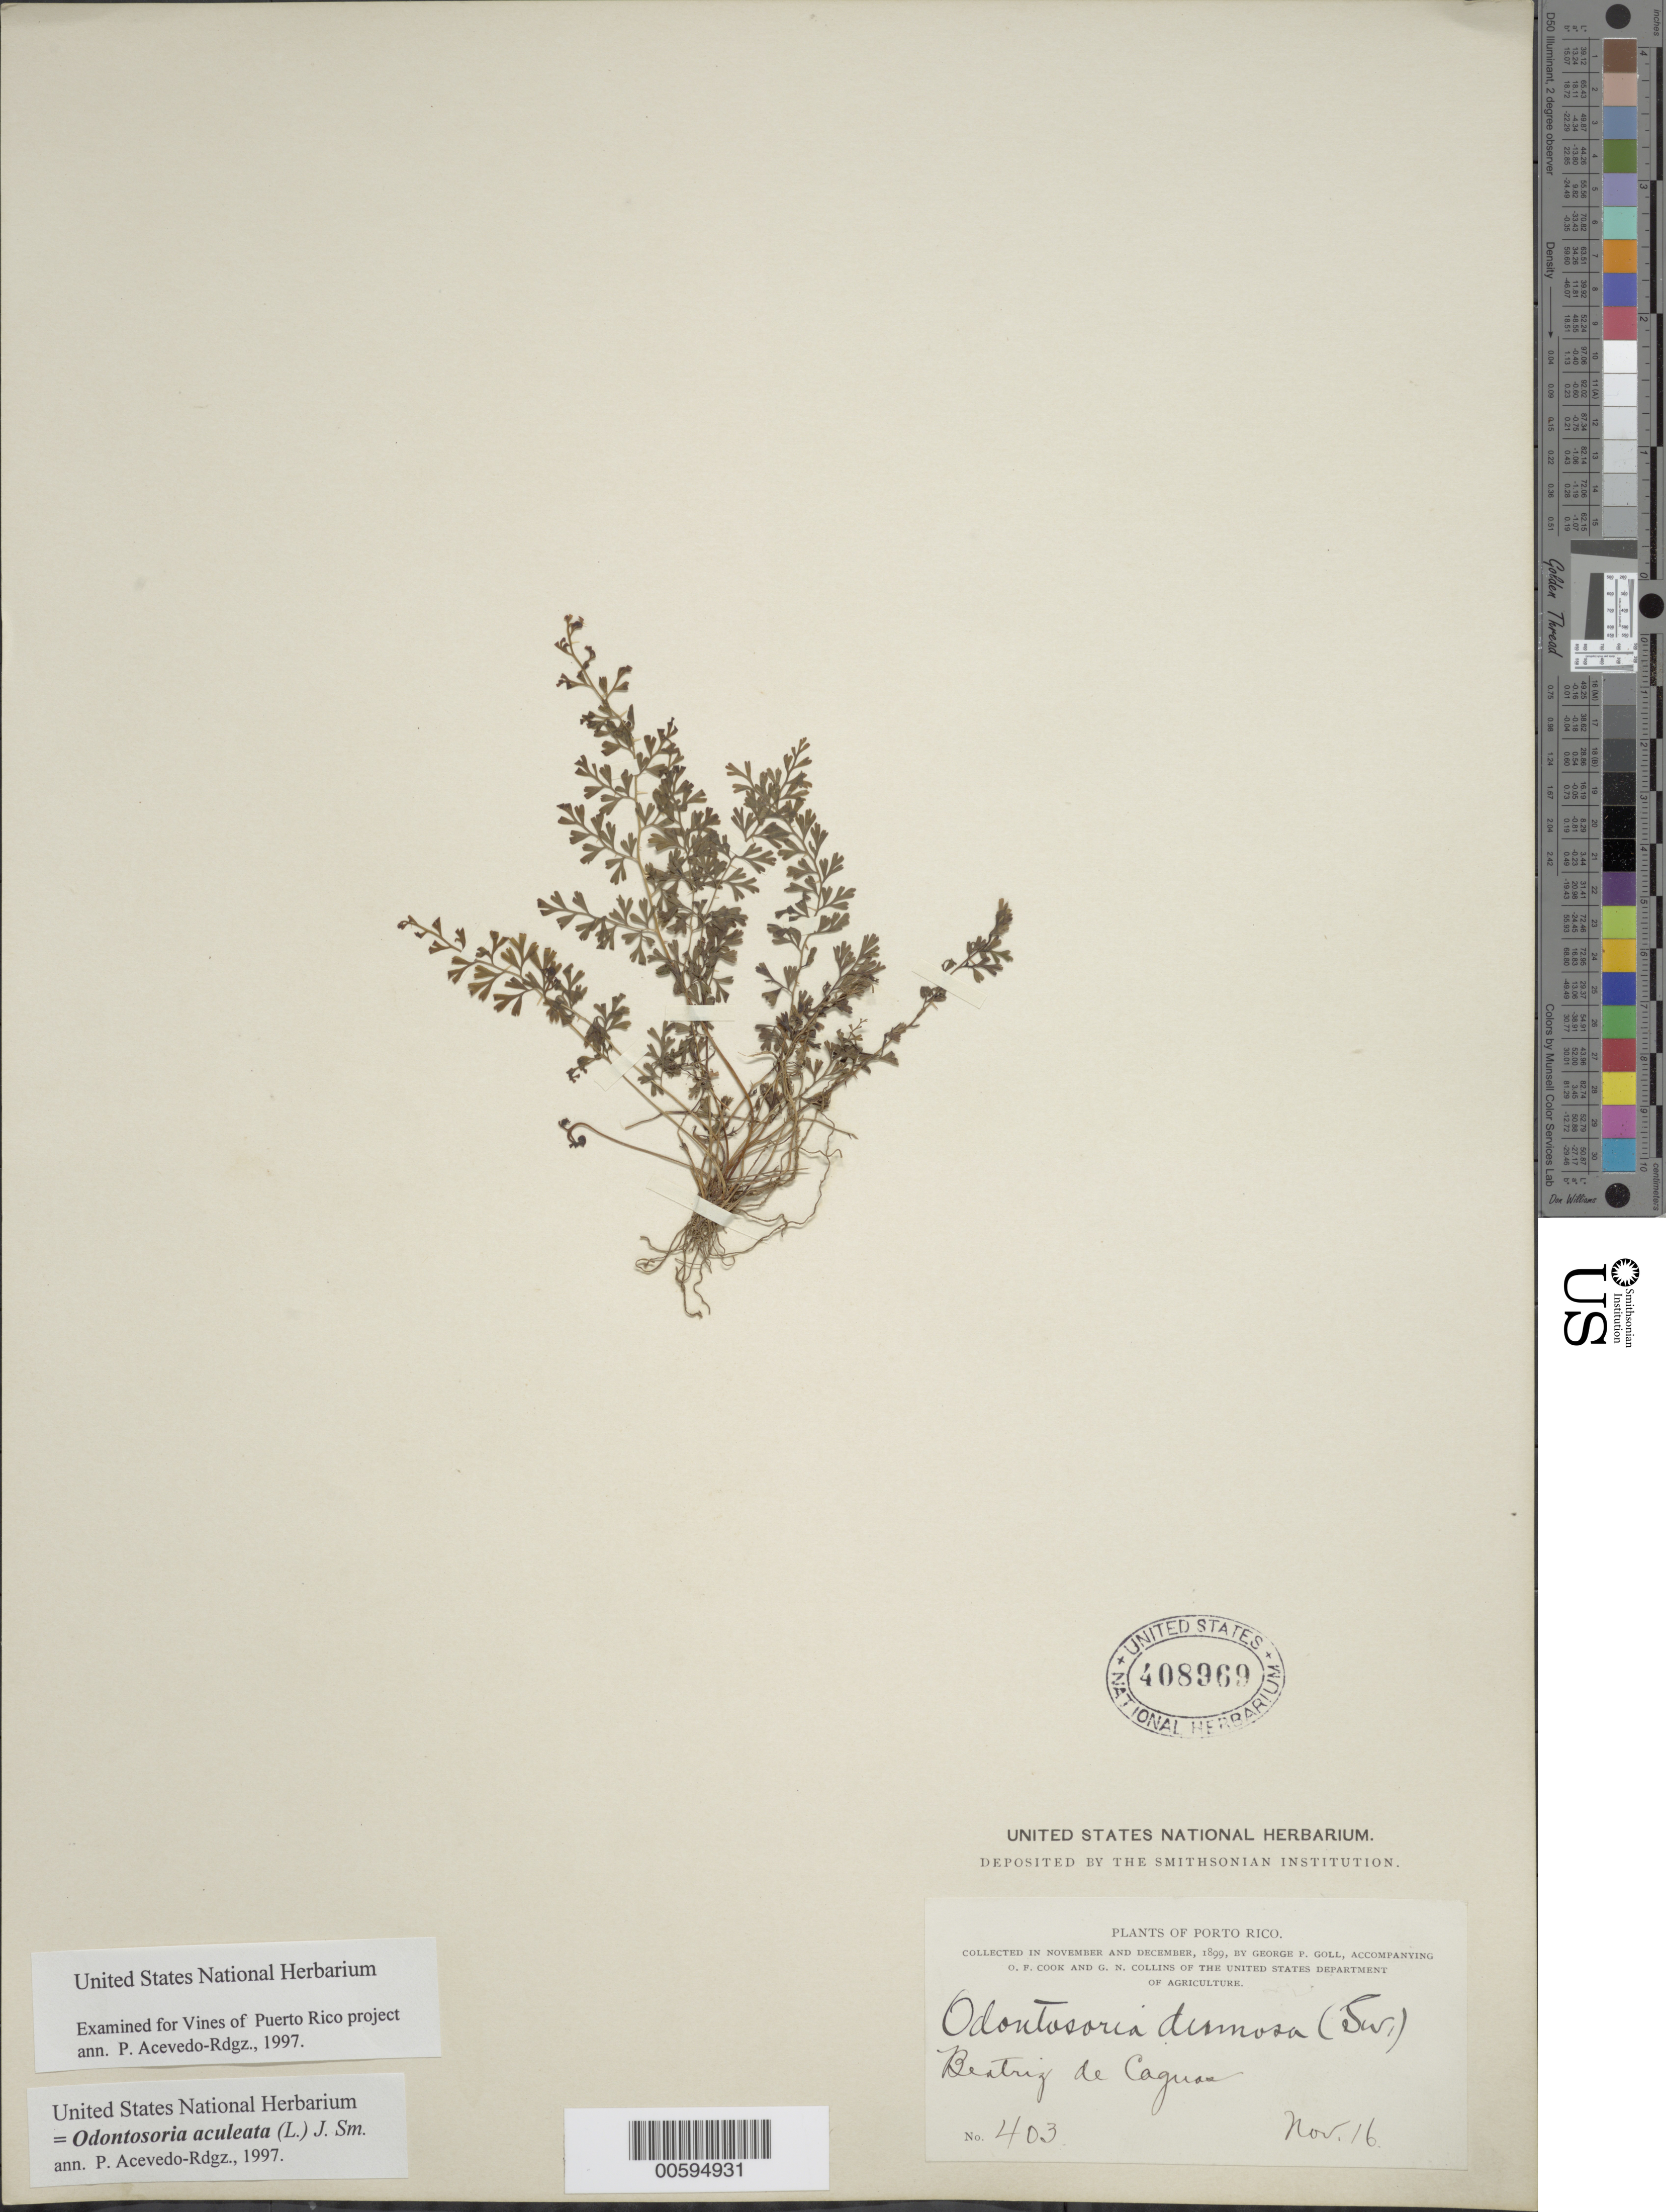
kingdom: Plantae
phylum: Tracheophyta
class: Polypodiopsida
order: Polypodiales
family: Lindsaeaceae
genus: Odontosoria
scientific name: Odontosoria aculeata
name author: (L.) J. Sm.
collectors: G. Goll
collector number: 403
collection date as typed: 16 Nov 1899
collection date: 1899-11-16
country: Puerto Rico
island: Greater Antilles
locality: Beatriz de Caguas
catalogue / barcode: US 408969